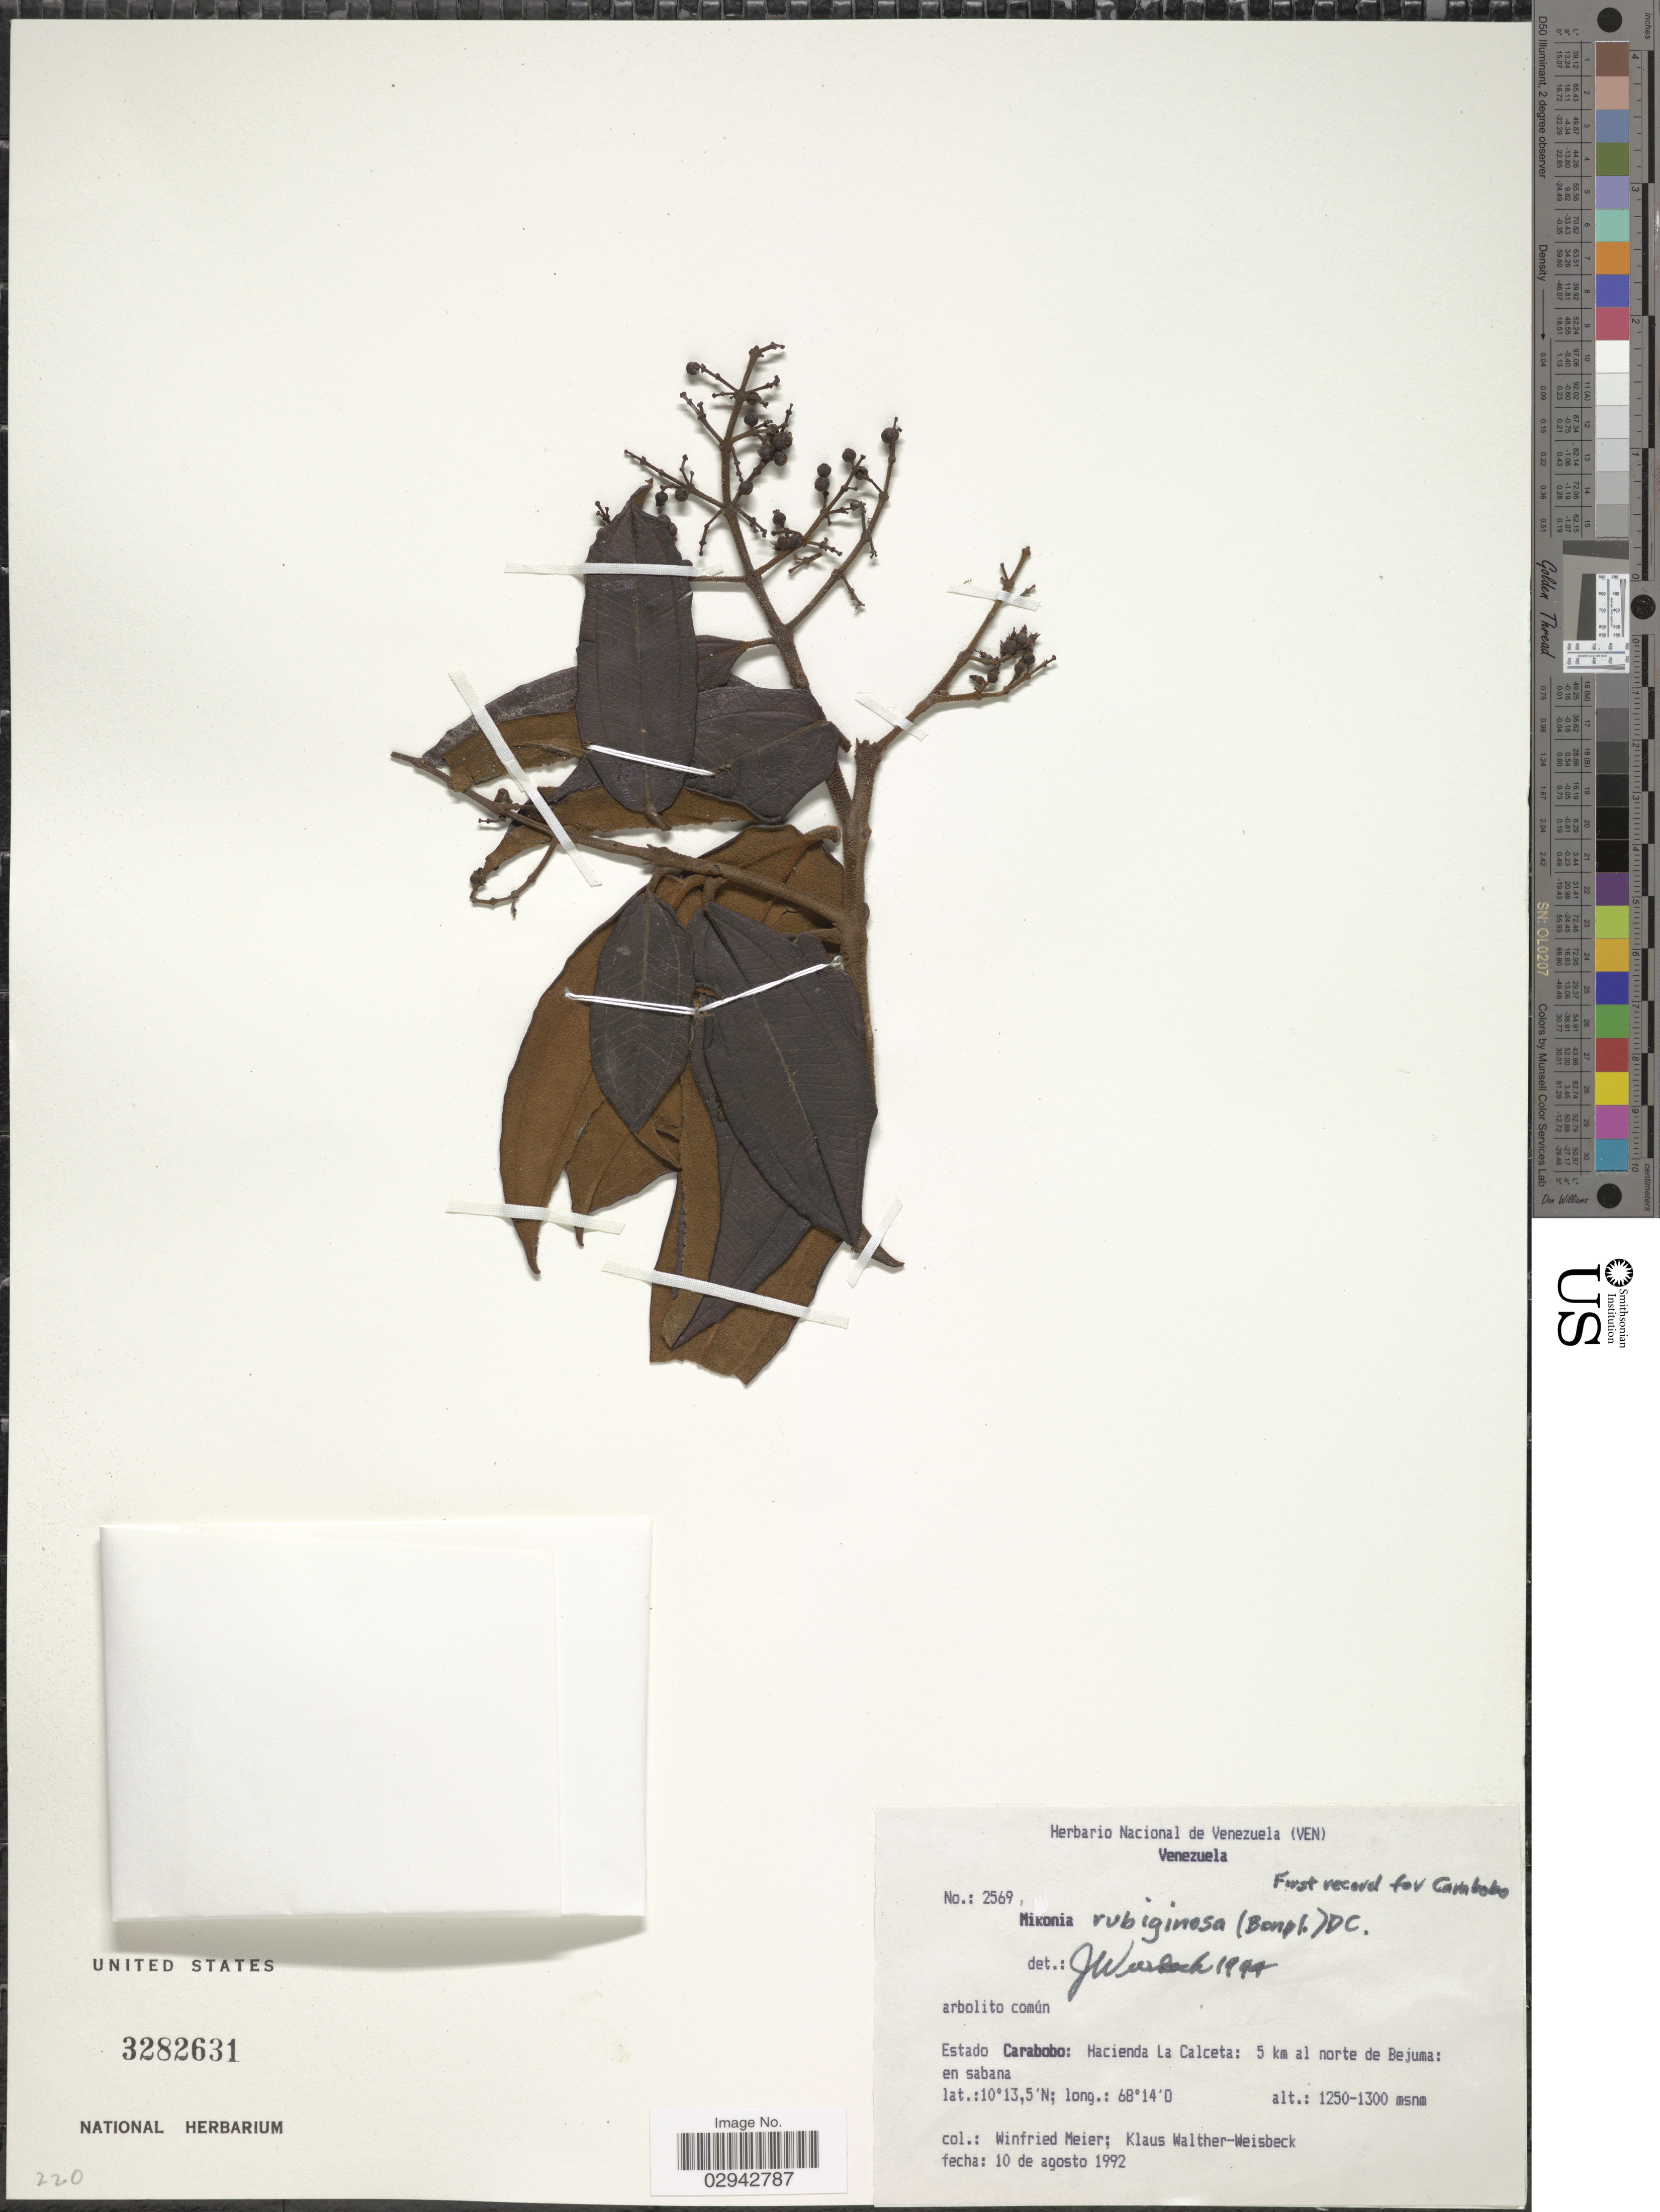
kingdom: Plantae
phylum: Tracheophyta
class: Magnoliopsida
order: Myrtales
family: Melastomataceae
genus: Miconia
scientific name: Miconia rubiginosa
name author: (Bonpl.) DC.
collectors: W. Meier & K. Walther-Weisbeck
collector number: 2569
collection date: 1992-08-10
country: Venezuela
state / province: Carabobo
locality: Hacienda La Calceta: 5 km al norte de Bejuma.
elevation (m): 1250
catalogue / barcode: US 3282631